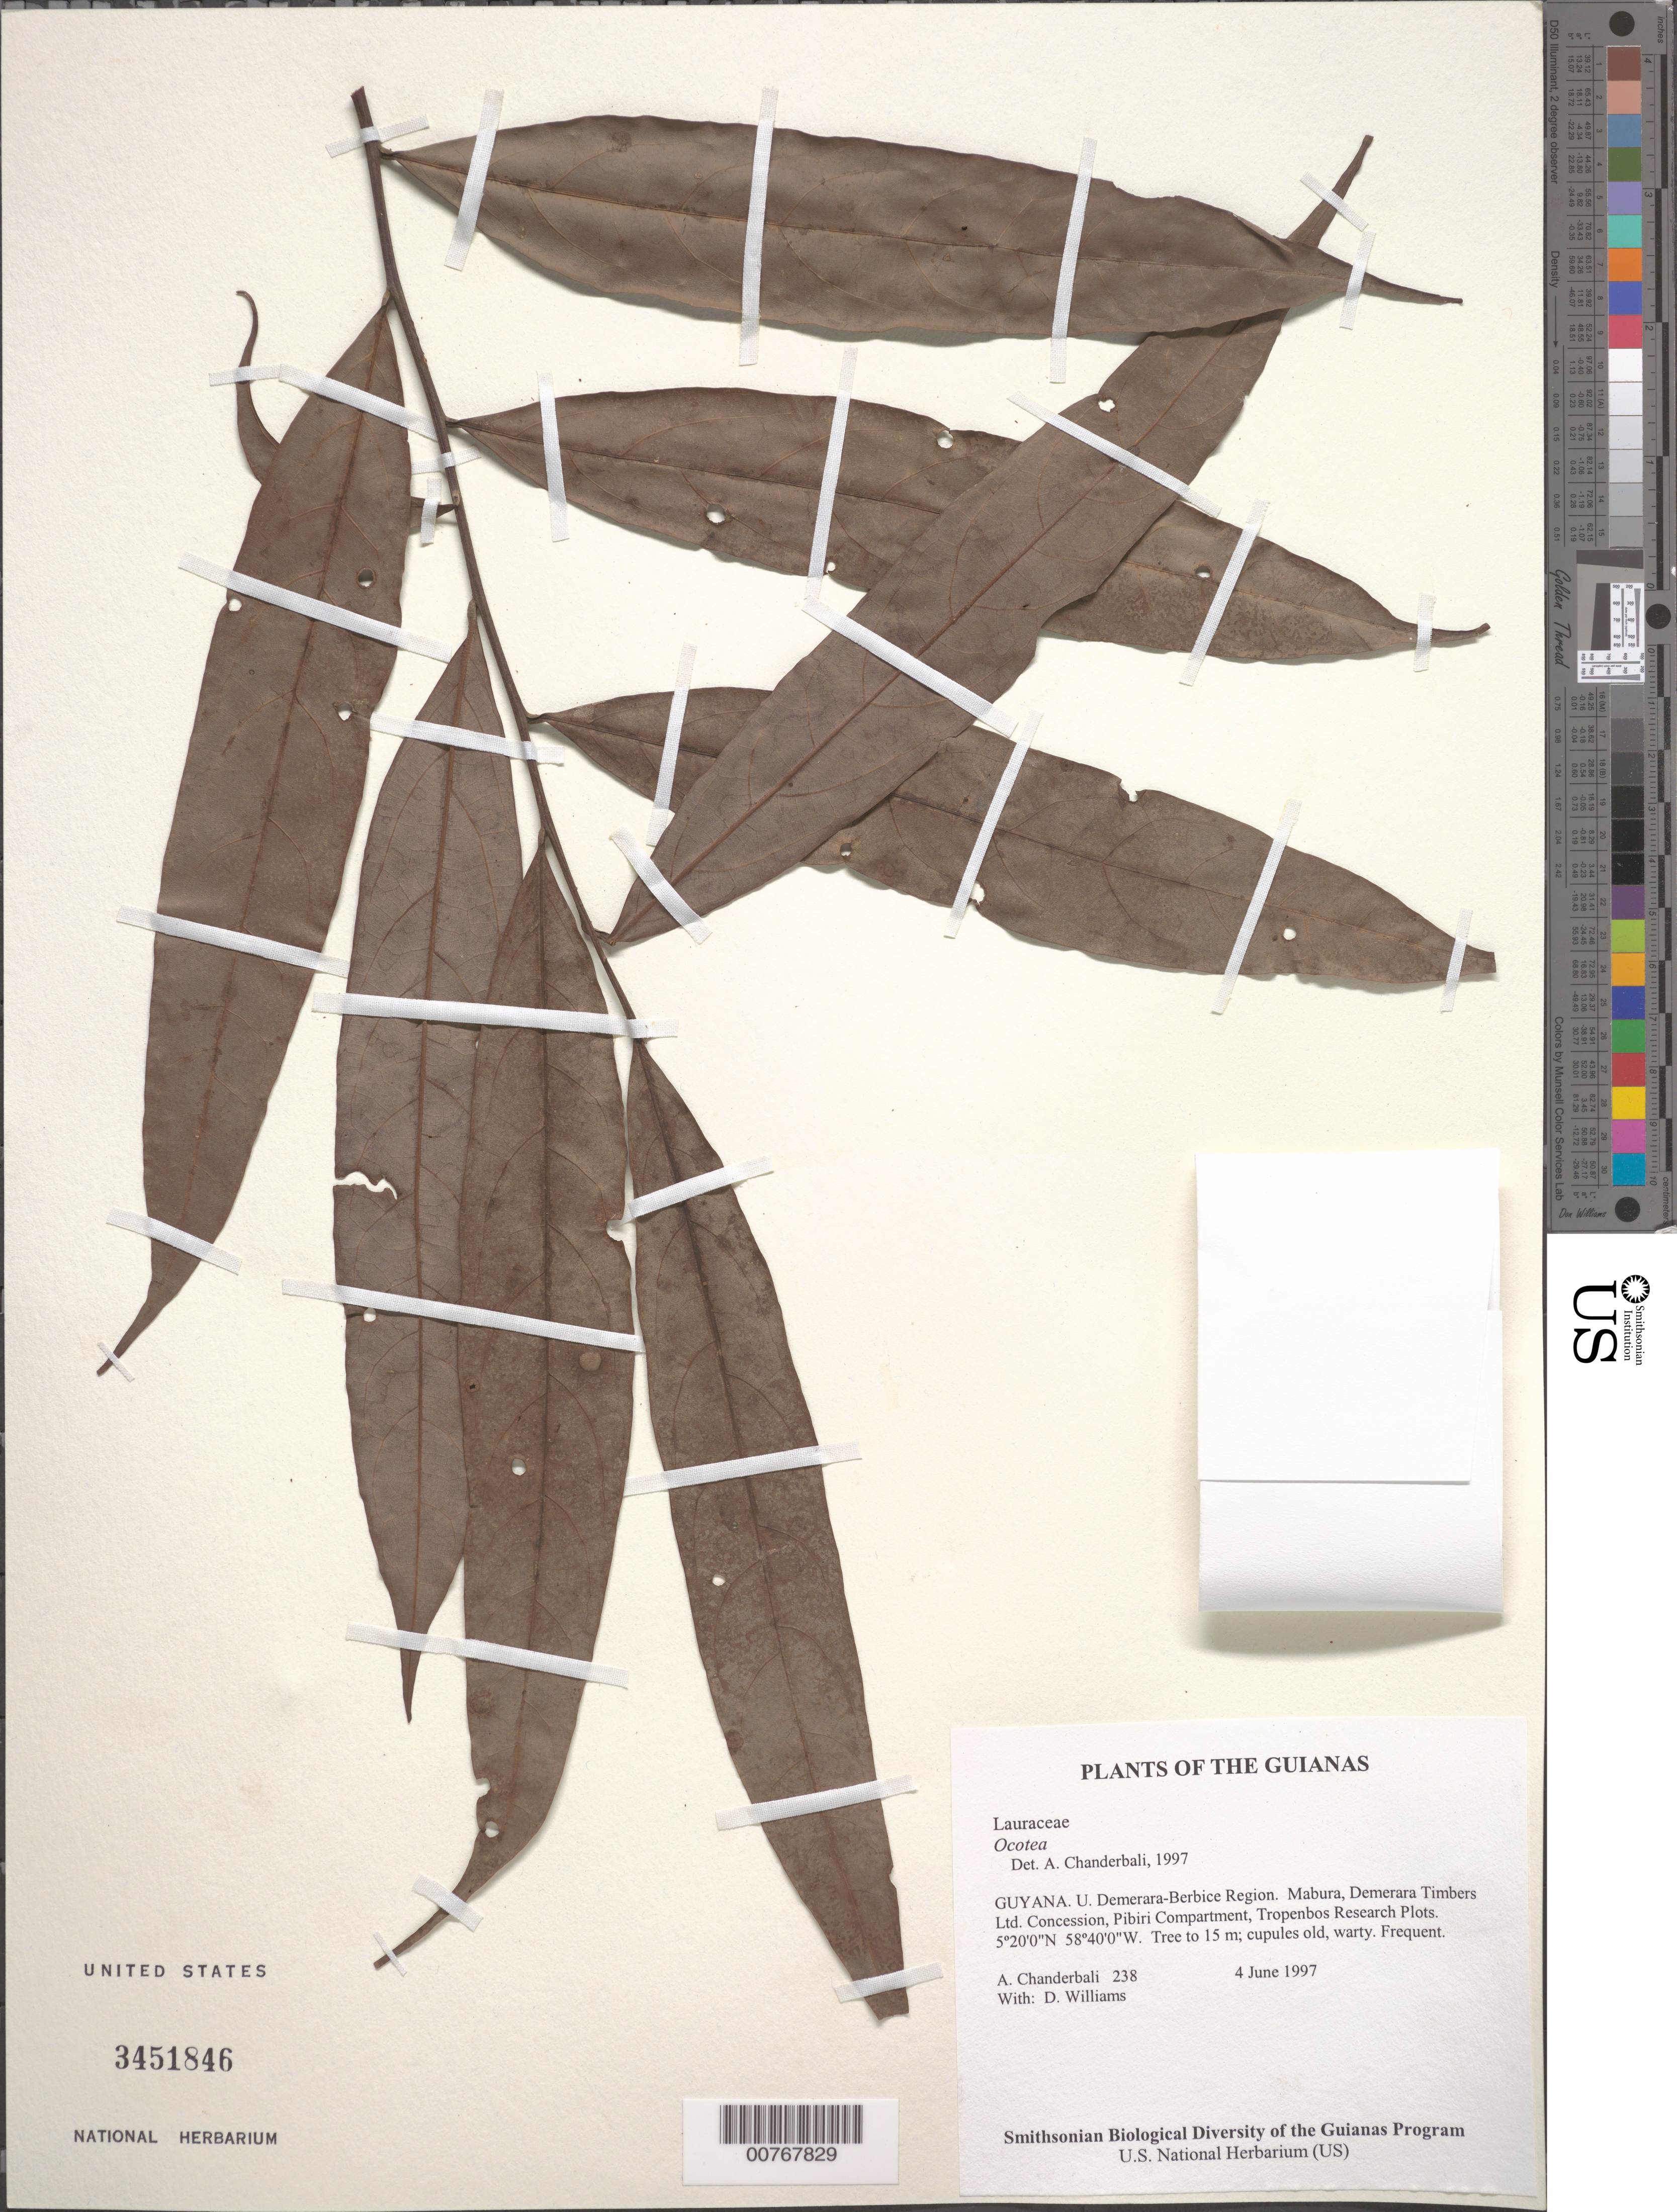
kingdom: Plantae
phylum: Tracheophyta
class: Magnoliopsida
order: Laurales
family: Lauraceae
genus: Ocotea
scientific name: Ocotea sp.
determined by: Chanderbali, Andre Shashi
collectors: A. S. Chanderbali & D. Williams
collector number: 238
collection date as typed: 4 June 1997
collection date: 1997-06-04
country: Guyana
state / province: U. Demerara-Berbice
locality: Mabura, Demerara Timbers Ltd. Concession, Pibiri Compartment, Tropenbos Research Plots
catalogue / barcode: US 3451846